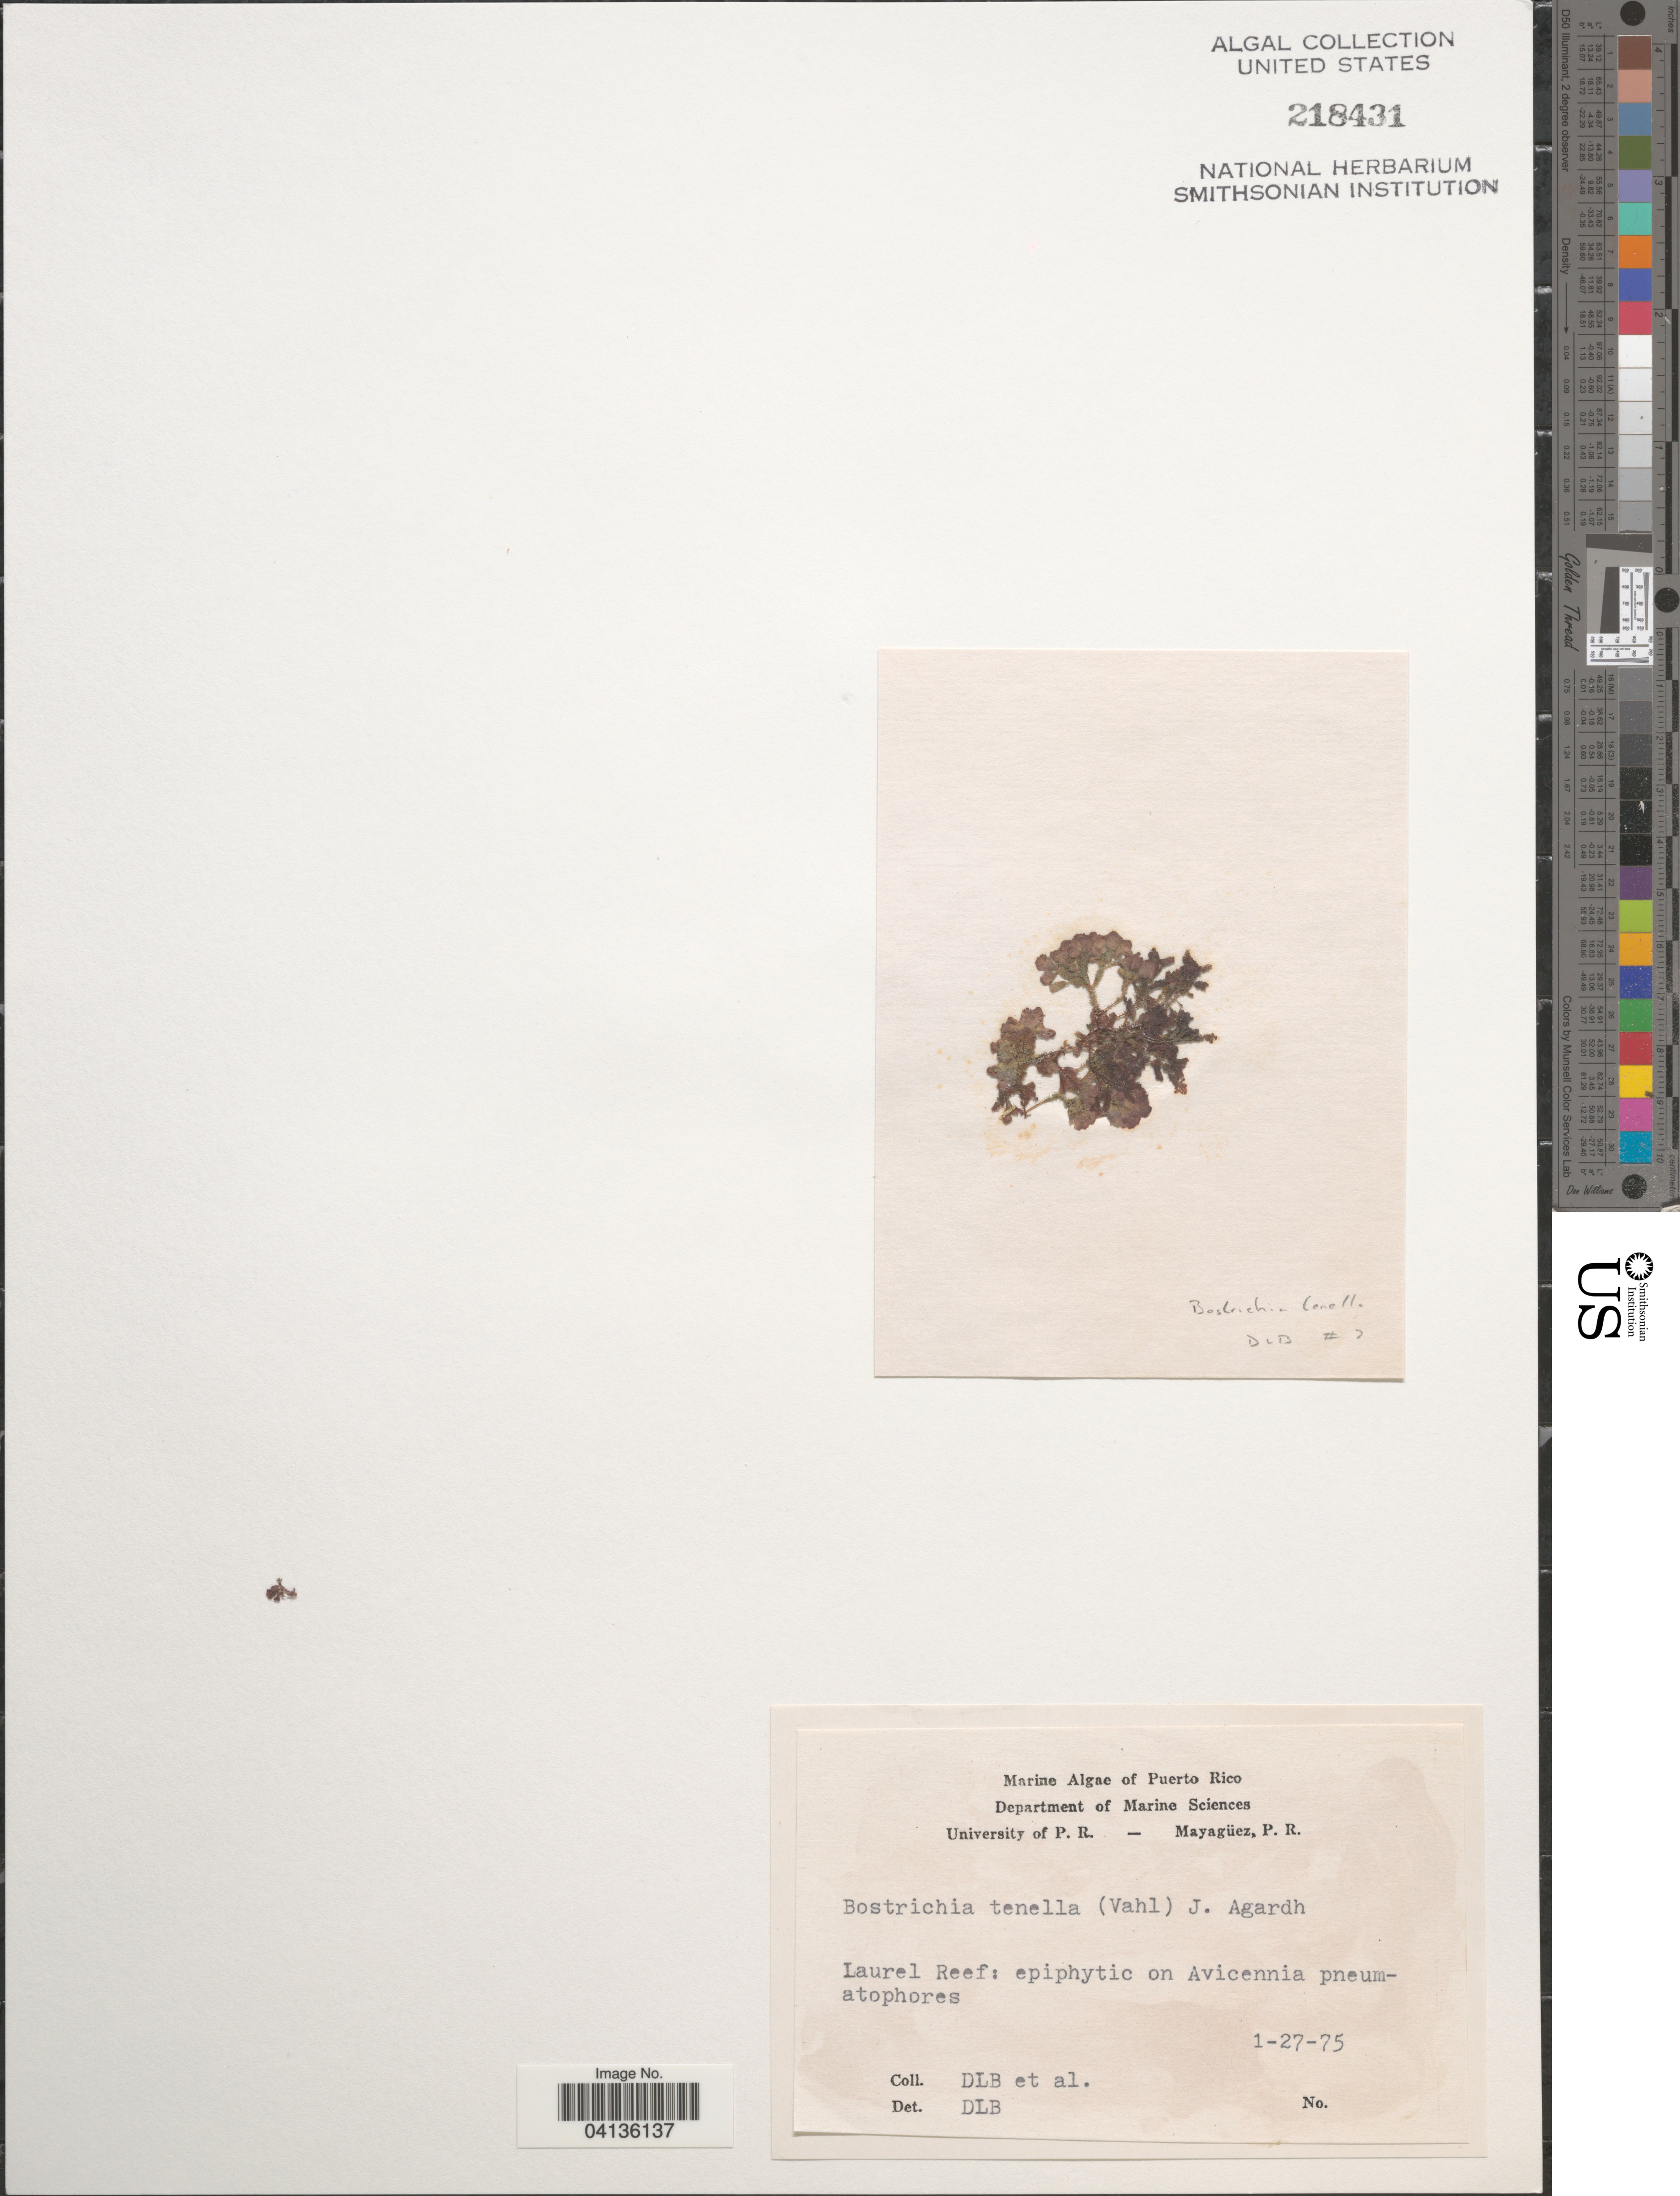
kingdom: Plantae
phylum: Rhodophyta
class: Florideophyceae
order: Ceramiales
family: Rhodomelaceae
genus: Bostrychia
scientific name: Bostrychia tenella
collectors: D. L. B. & et al.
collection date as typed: Transcribed d/m/y: 27/1/75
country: Puerto Rico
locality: Laurel Reef.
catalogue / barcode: US 218431